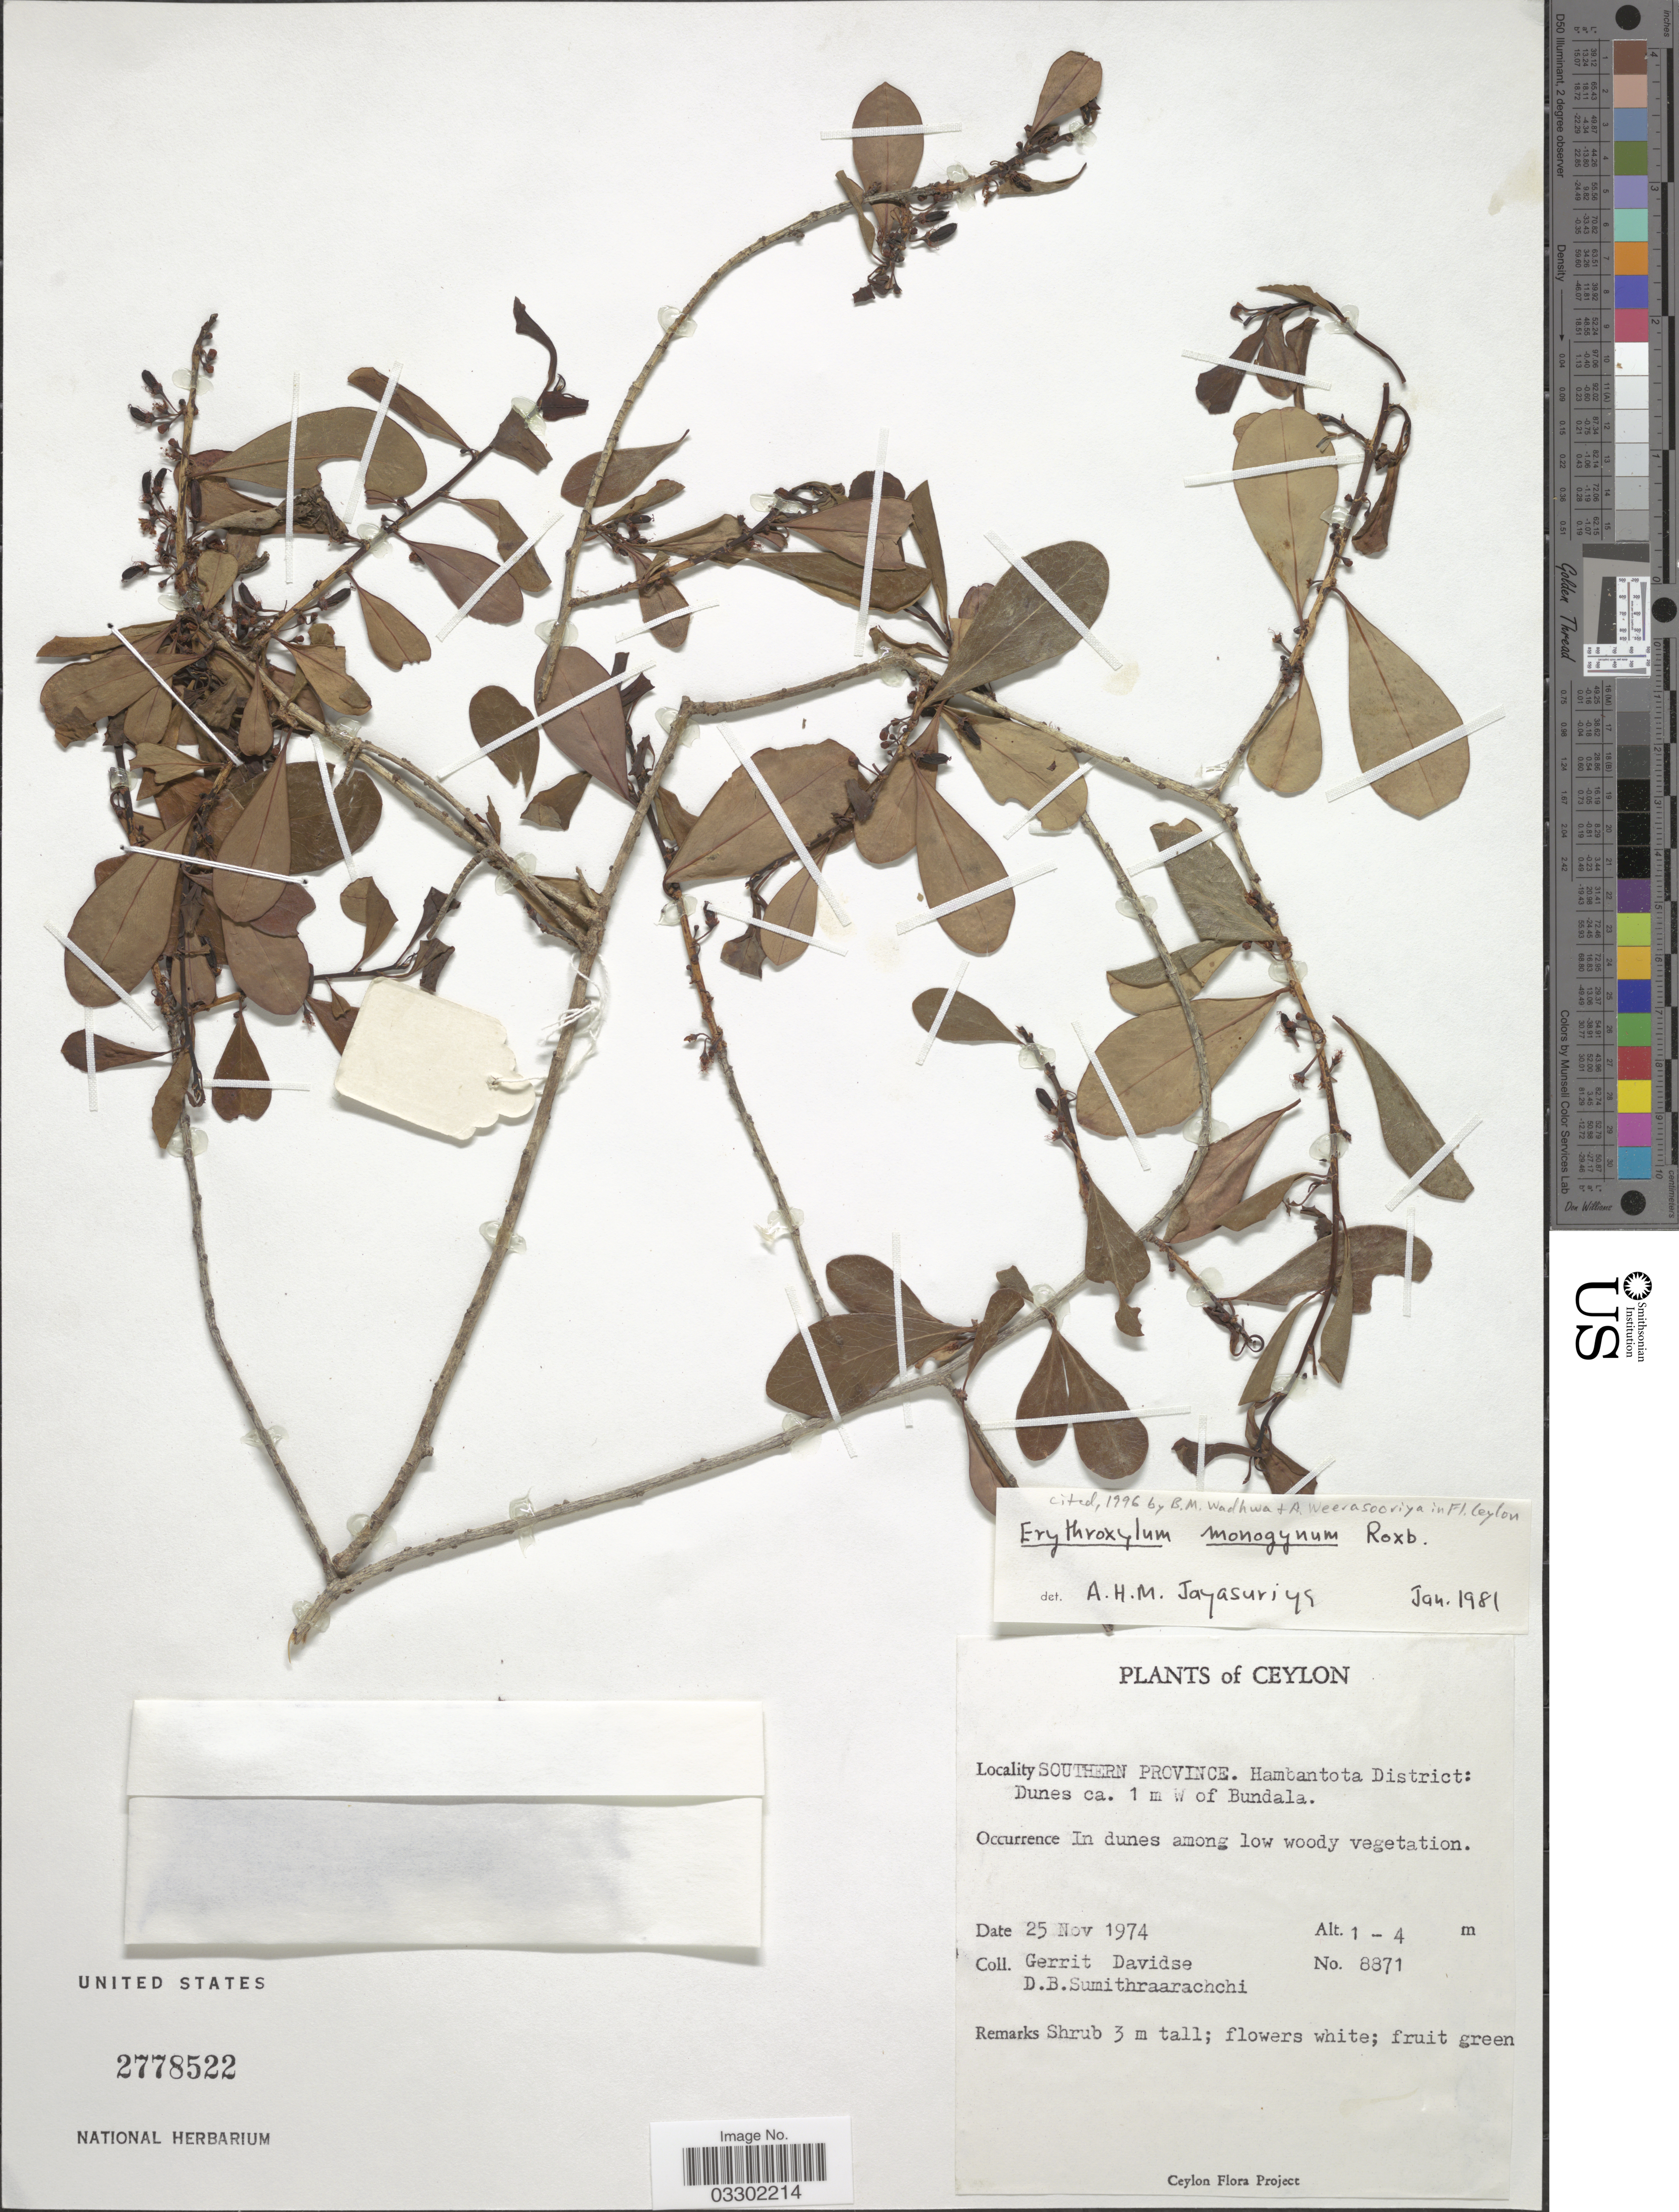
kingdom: Plantae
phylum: Tracheophyta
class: Magnoliopsida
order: Malpighiales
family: Erythroxylaceae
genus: Erythroxylum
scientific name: Erythroxylum monogynum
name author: Roxb.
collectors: G. Davidse & D. B. Sumithraarachchi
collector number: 8871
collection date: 1974-11-25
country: Sri Lanka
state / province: Southern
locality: Ceylon, Hambantota District: Dunes ca. 1 m W of Bundala.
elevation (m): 1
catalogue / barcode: US 2778522